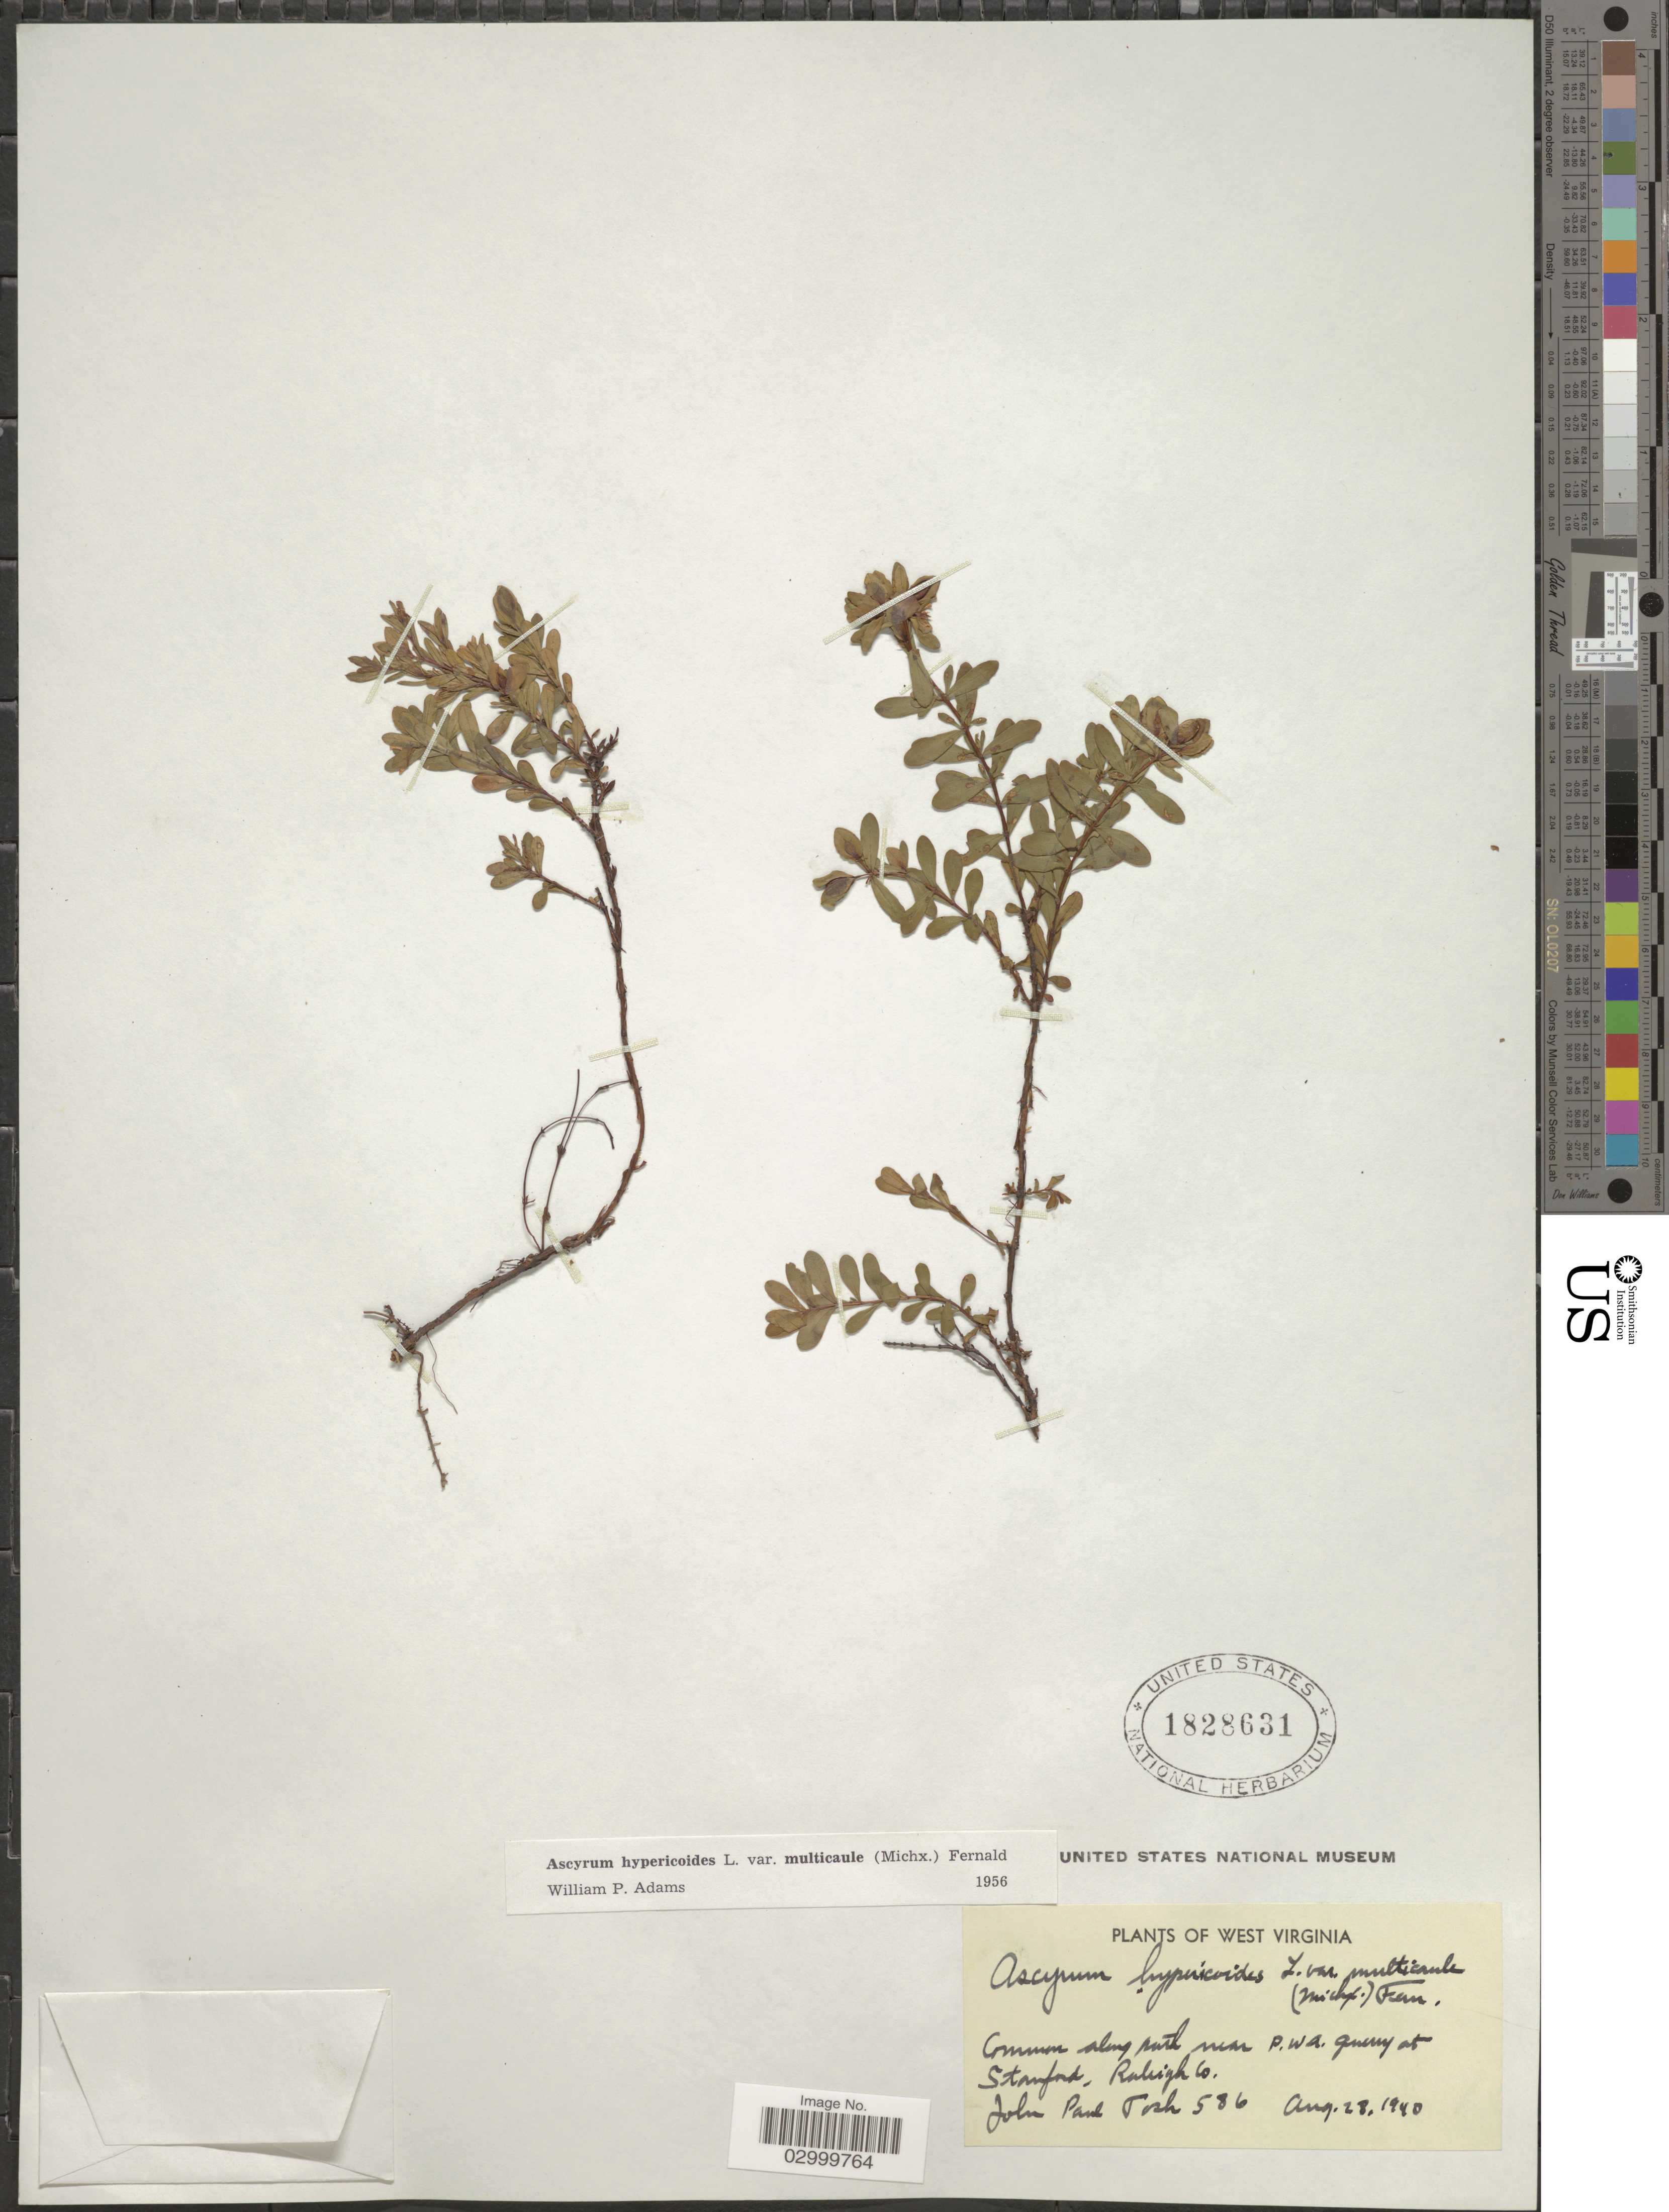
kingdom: Plantae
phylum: Tracheophyta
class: Magnoliopsida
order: Malpighiales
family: Hypericaceae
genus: Hypericum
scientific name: Hypericum stragulum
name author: W.P. Adams & N. Robson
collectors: J. Tosh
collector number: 586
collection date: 1940-08-28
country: United States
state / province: West Virginia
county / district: Raleigh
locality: Common along north near P.W.A. quarry at Stanford, Raleigh Co.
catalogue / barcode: US 1828631